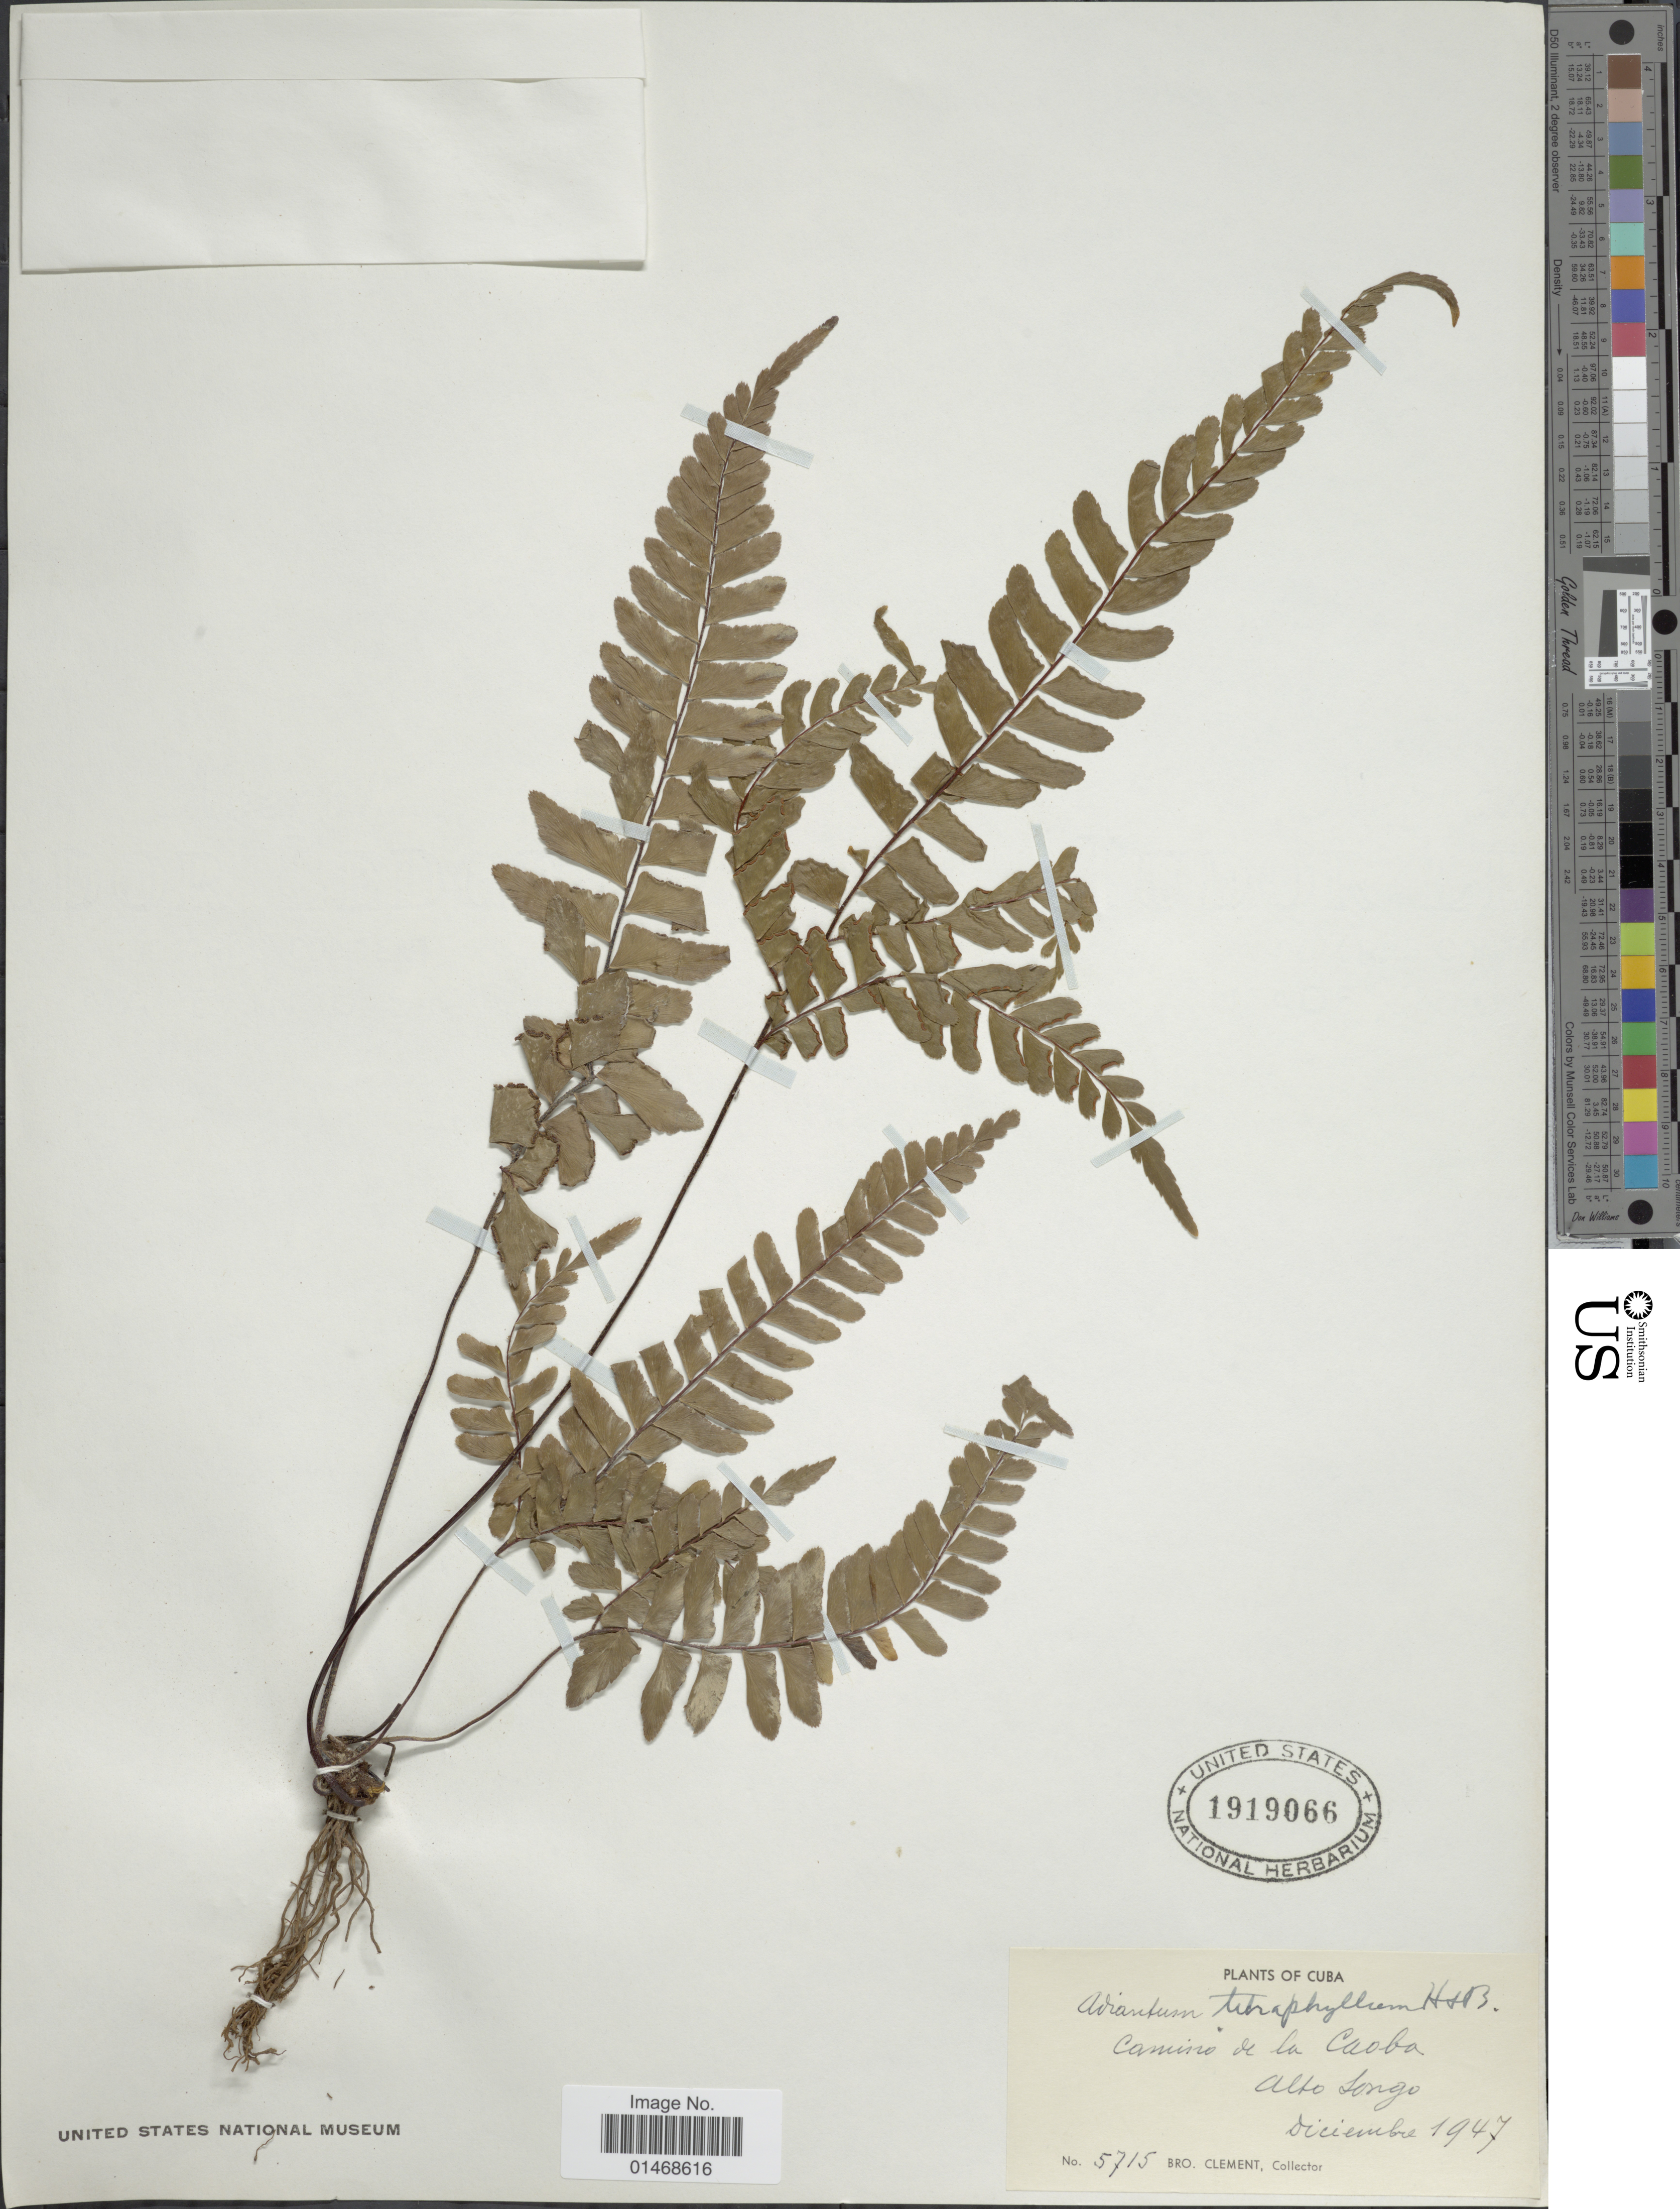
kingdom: Plantae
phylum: Tracheophyta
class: Polypodiopsida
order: Polypodiales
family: Pteridaceae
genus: Adiantum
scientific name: Adiantum cubense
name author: Hook.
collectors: B. Clement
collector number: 5715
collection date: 1947-12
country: Cuba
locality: Camino de la Caoba, Alto Songo.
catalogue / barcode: US 1919066